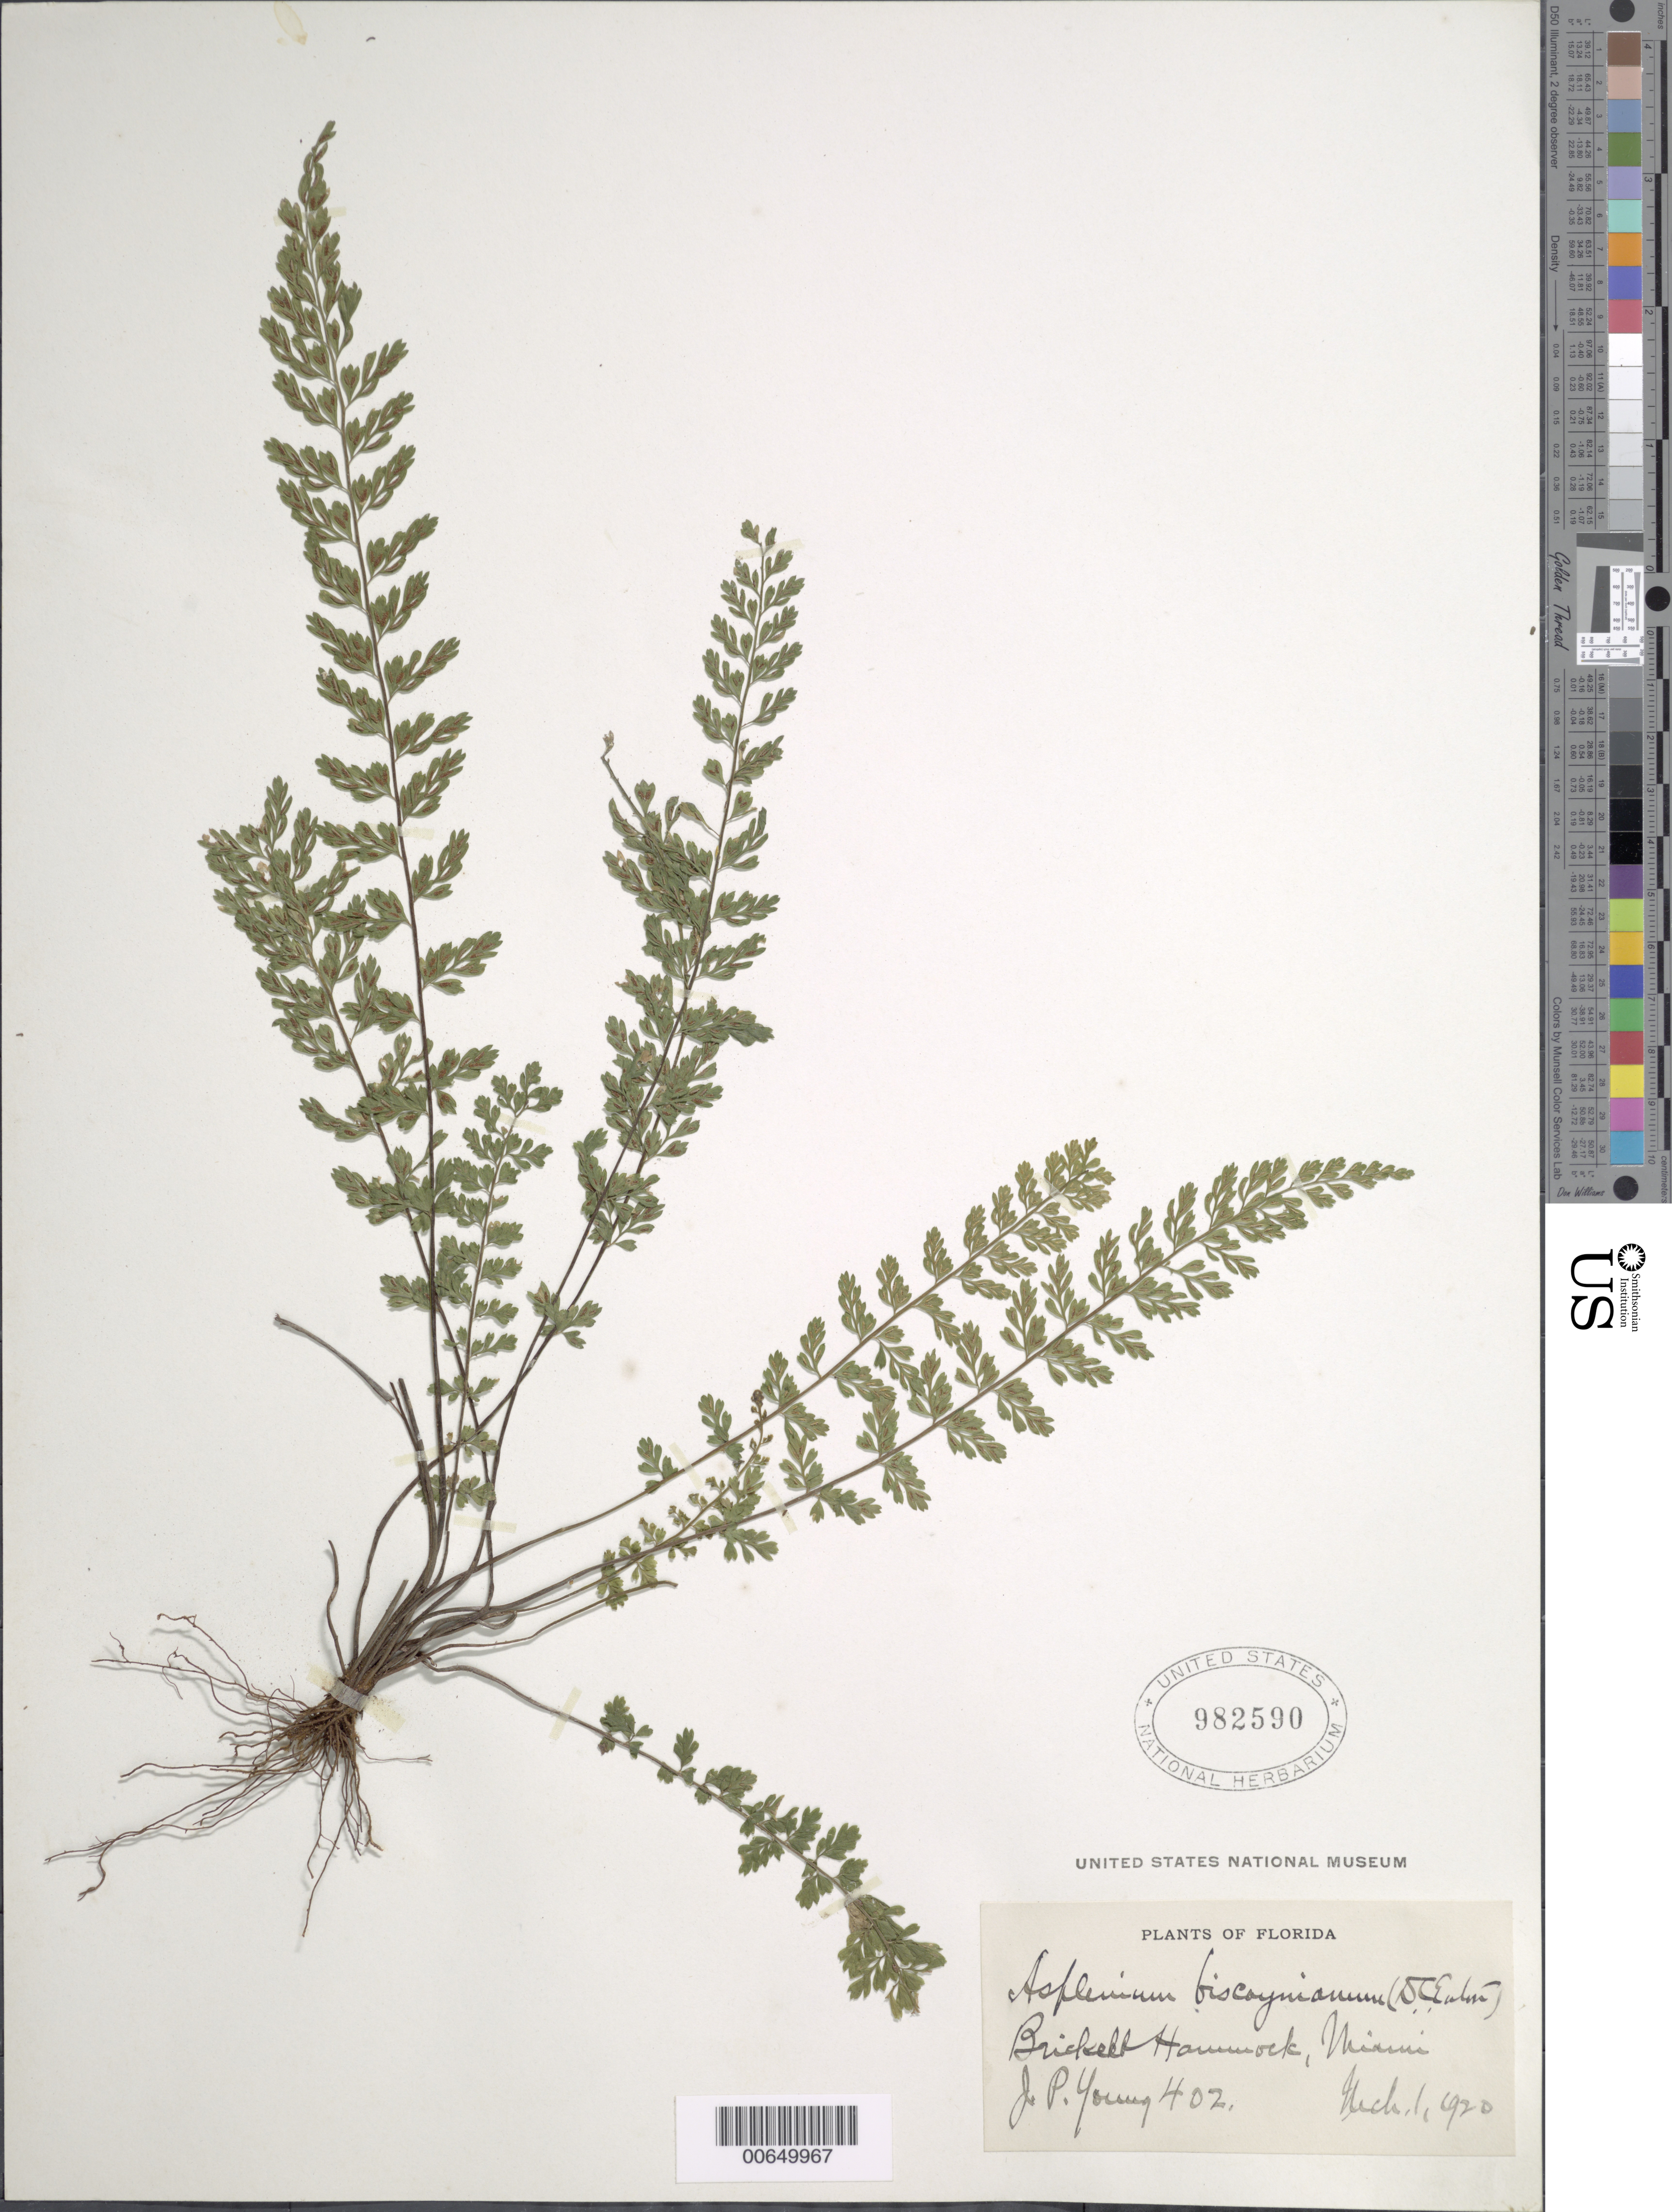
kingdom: Plantae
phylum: Tracheophyta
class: Polypodiopsida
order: Polypodiales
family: Aspleniaceae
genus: Asplenium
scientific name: Asplenium biscayneanum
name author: A.A. Eaton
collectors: J. P. Young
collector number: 402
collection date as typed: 01 Mar 1920 or 03 Jan 1920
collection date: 1920-01-03 or 1920-03-01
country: United States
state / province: Florida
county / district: Dade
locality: Brickell Hammock, Miami.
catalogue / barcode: US 982590